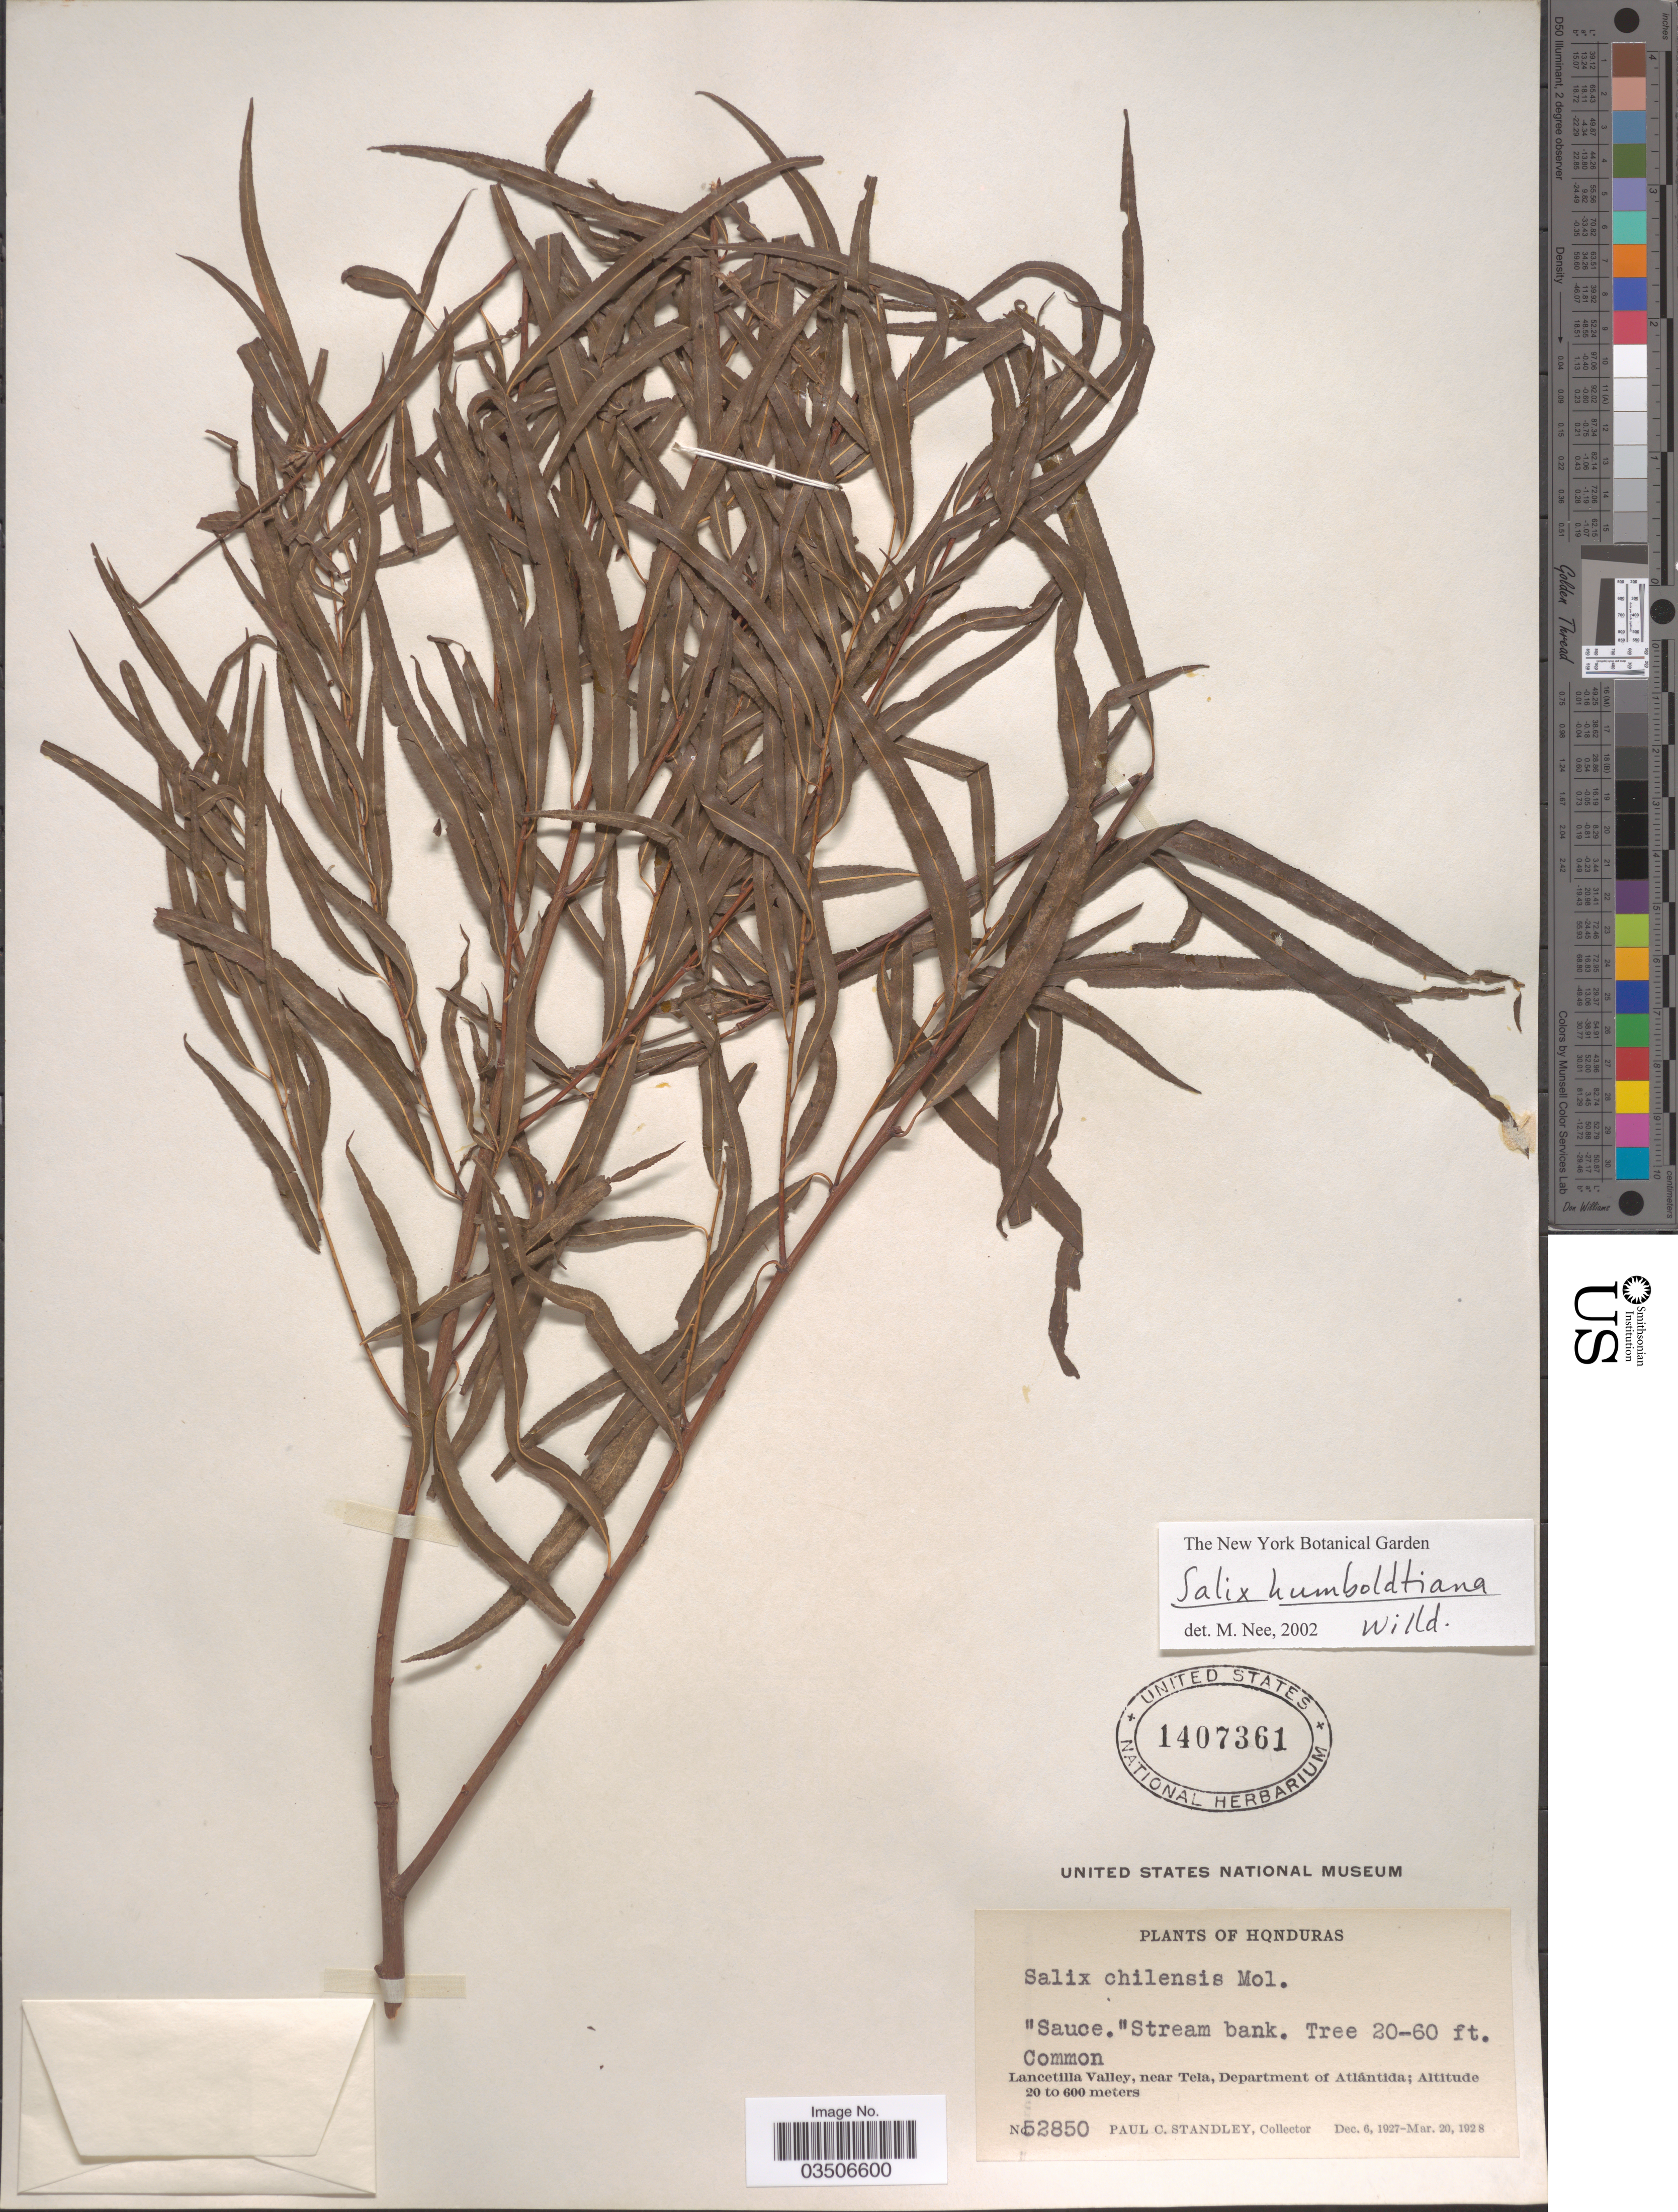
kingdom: Plantae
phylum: Tracheophyta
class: Magnoliopsida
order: Malpighiales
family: Salicaceae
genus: Salix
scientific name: Salix humboldtiana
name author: Willd.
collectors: P. C. Standley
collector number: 52850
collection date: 1927-12-06/1928-03-20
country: Honduras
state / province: Atlántida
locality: Lancetilla Valley, near Tela, Department of Atlántida.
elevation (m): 20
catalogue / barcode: US 1407361